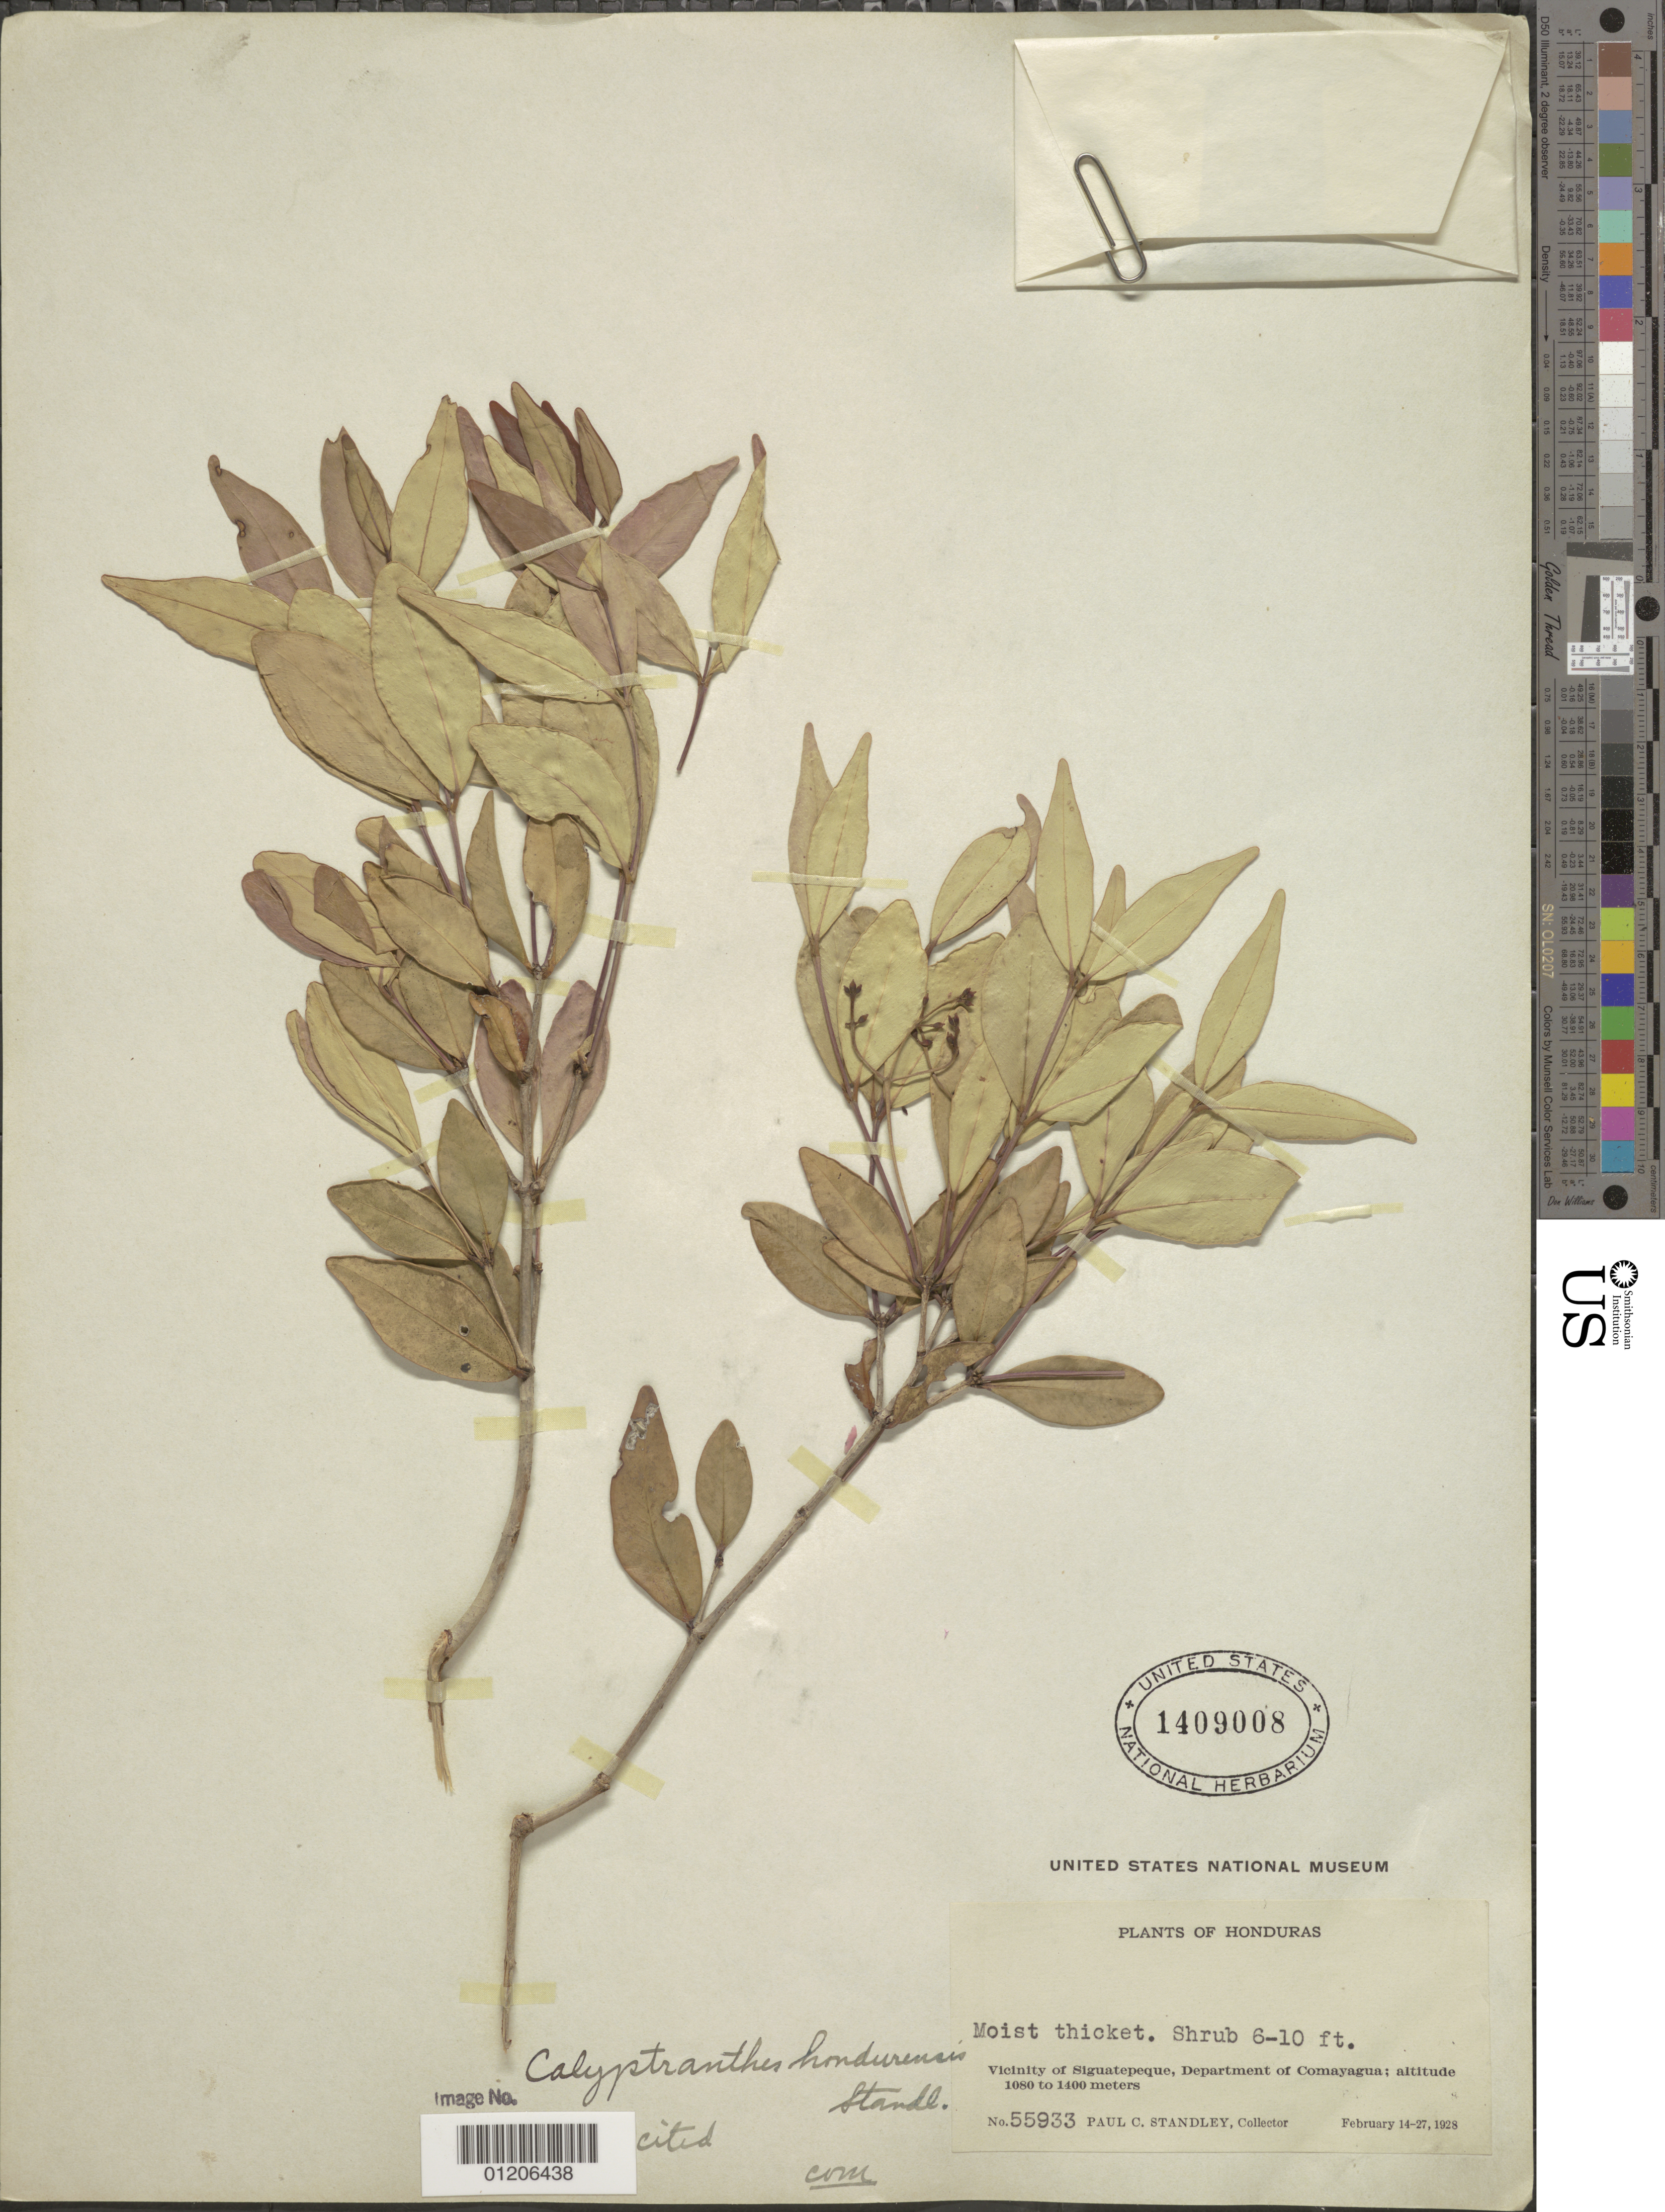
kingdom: Plantae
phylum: Tracheophyta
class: Magnoliopsida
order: Myrtales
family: Myrtaceae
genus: Myrcia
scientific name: Myrcia hondurensis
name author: (Standl.) A.R. Lourenço & Sánchez-Cháv.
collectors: P. C. Standley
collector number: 55933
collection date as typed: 14 Feb 1928 to 27 Feb 1928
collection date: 1928-02-14/1928-02-27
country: Honduras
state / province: Comayagua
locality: Vicinity of Siguatepeque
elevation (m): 1080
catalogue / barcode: US 1409008